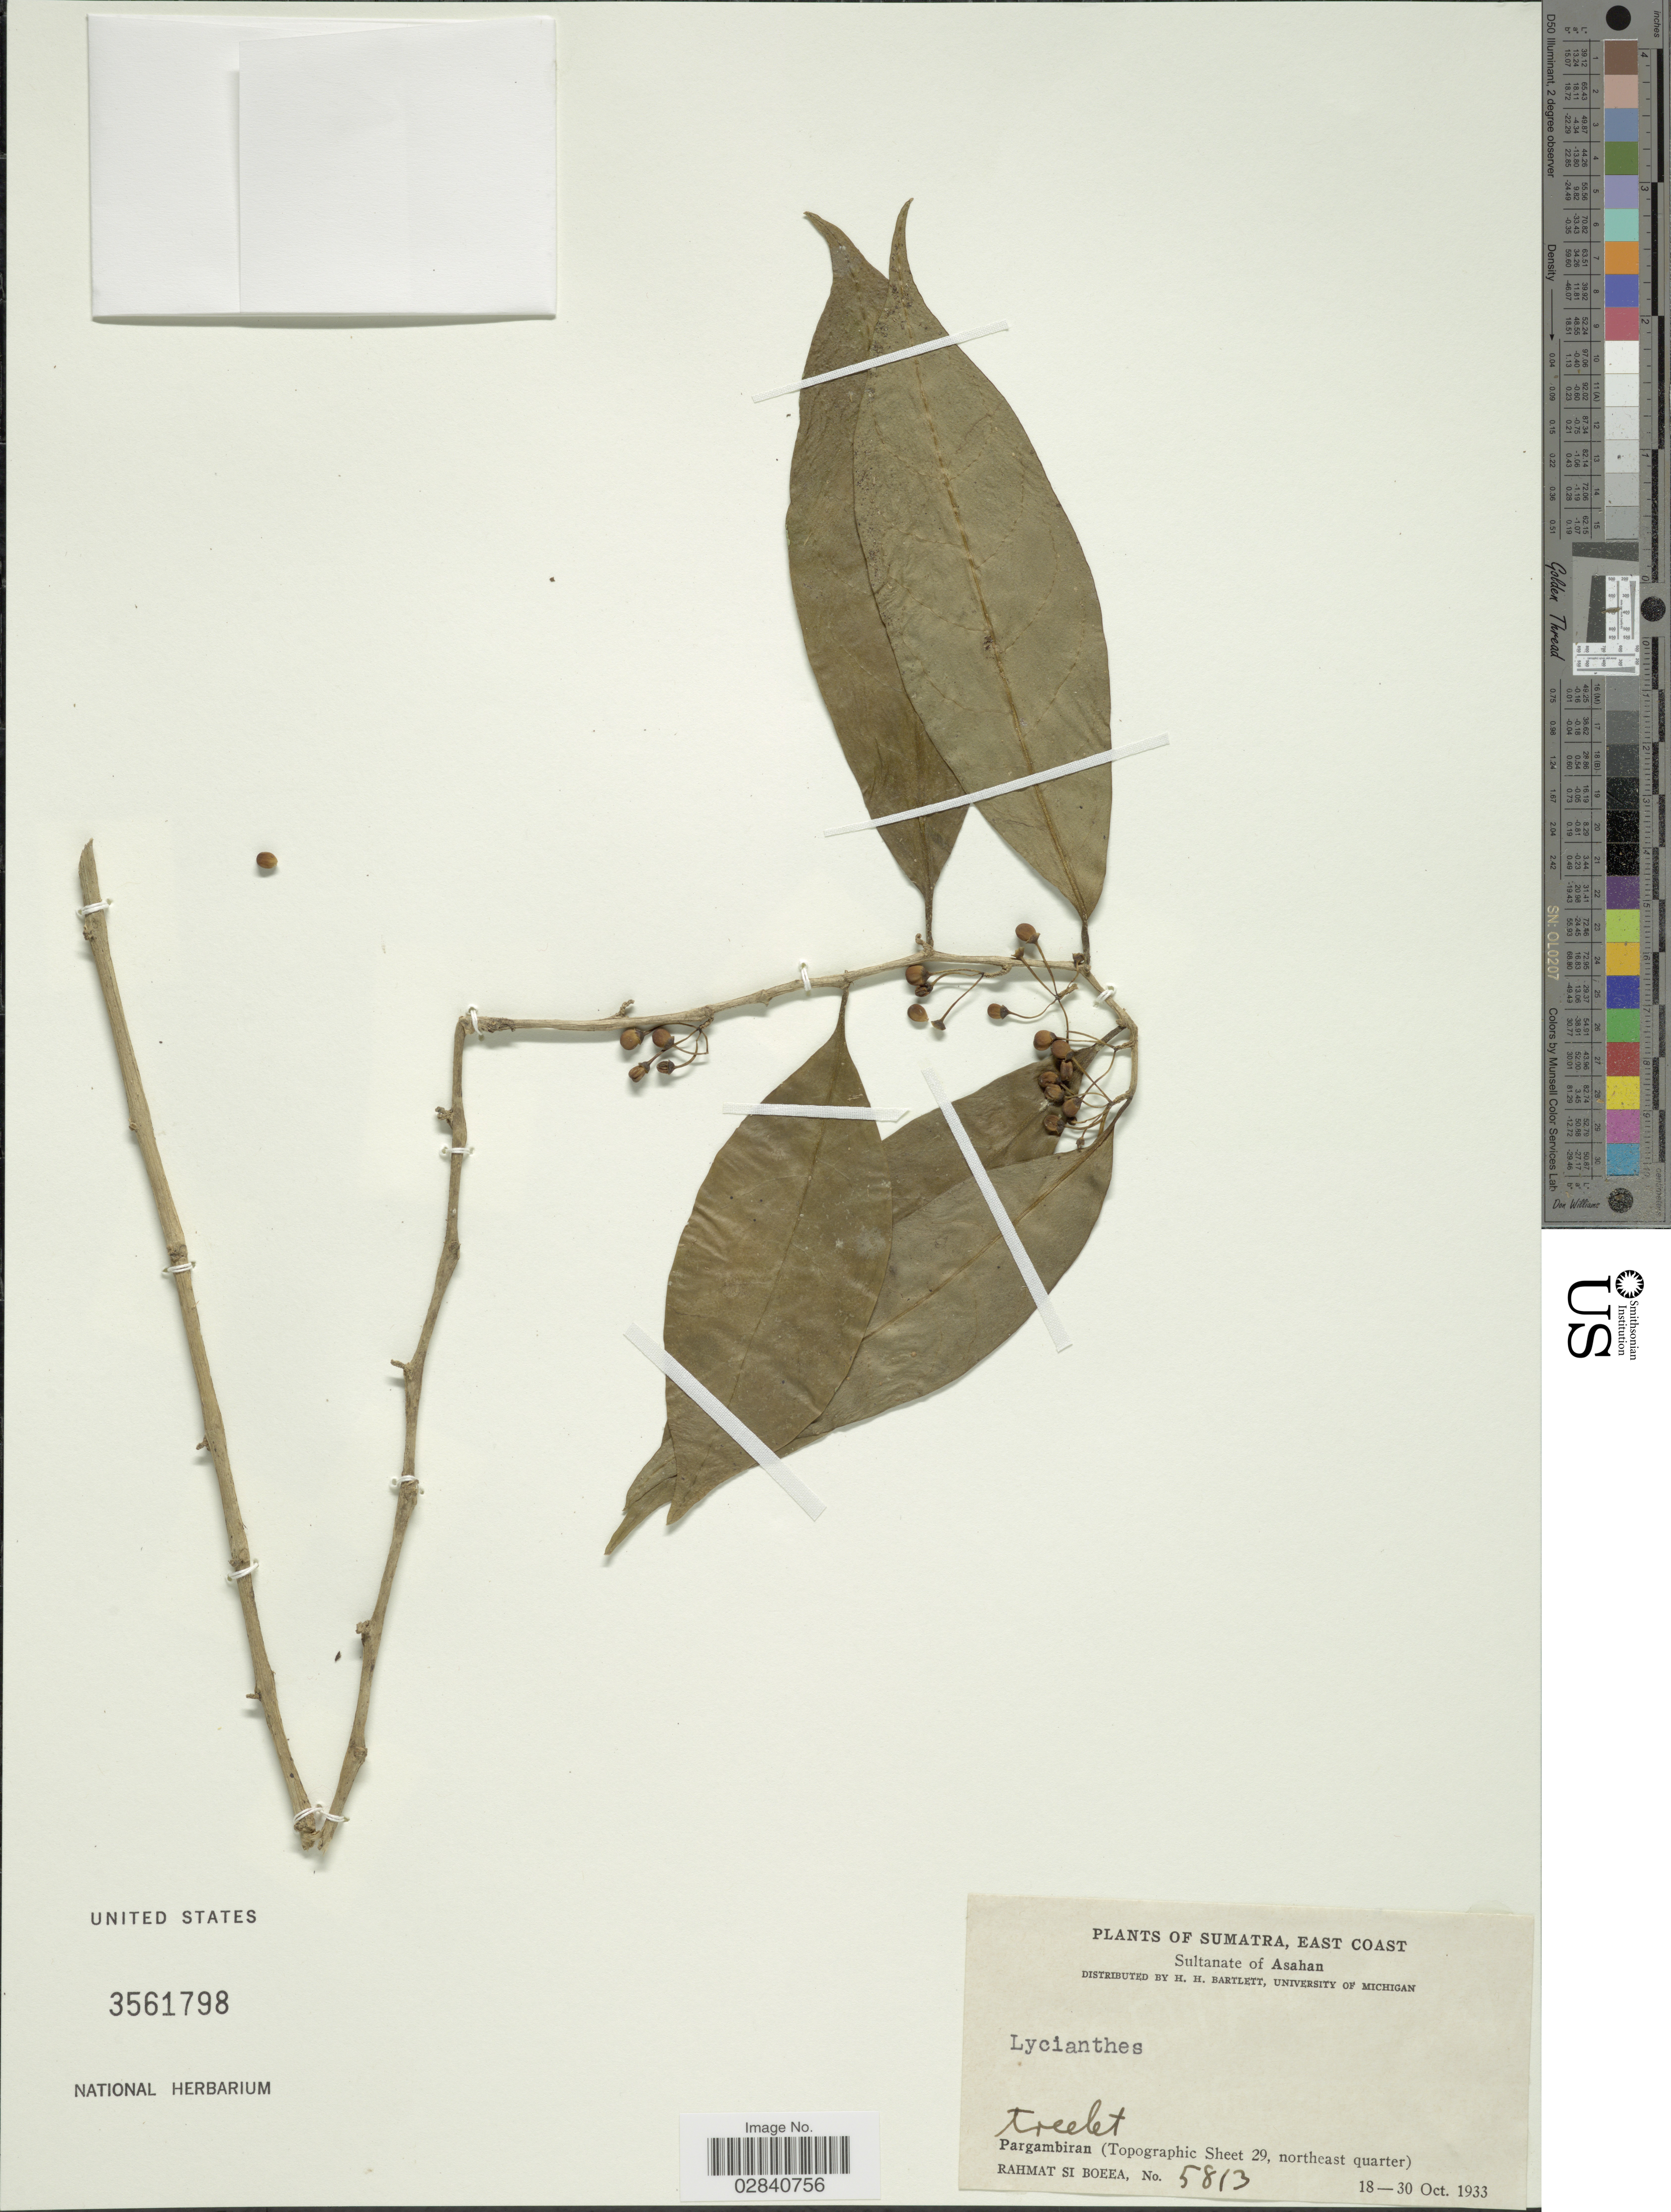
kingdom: Plantae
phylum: Tracheophyta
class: Magnoliopsida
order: Solanales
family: Solanaceae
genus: Lycianthes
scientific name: Lycianthes parasitica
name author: (Blume) Bitter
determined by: Knapp, S. D.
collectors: Rahmat Si Boeea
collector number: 5813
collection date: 1933-10-18/1933-10-30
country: Indonesia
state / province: Sumatra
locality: East Coast. Sultanate of Asahan. Pargambiran (Topographic Sheet 29, northeast quarter).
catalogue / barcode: US 3561798